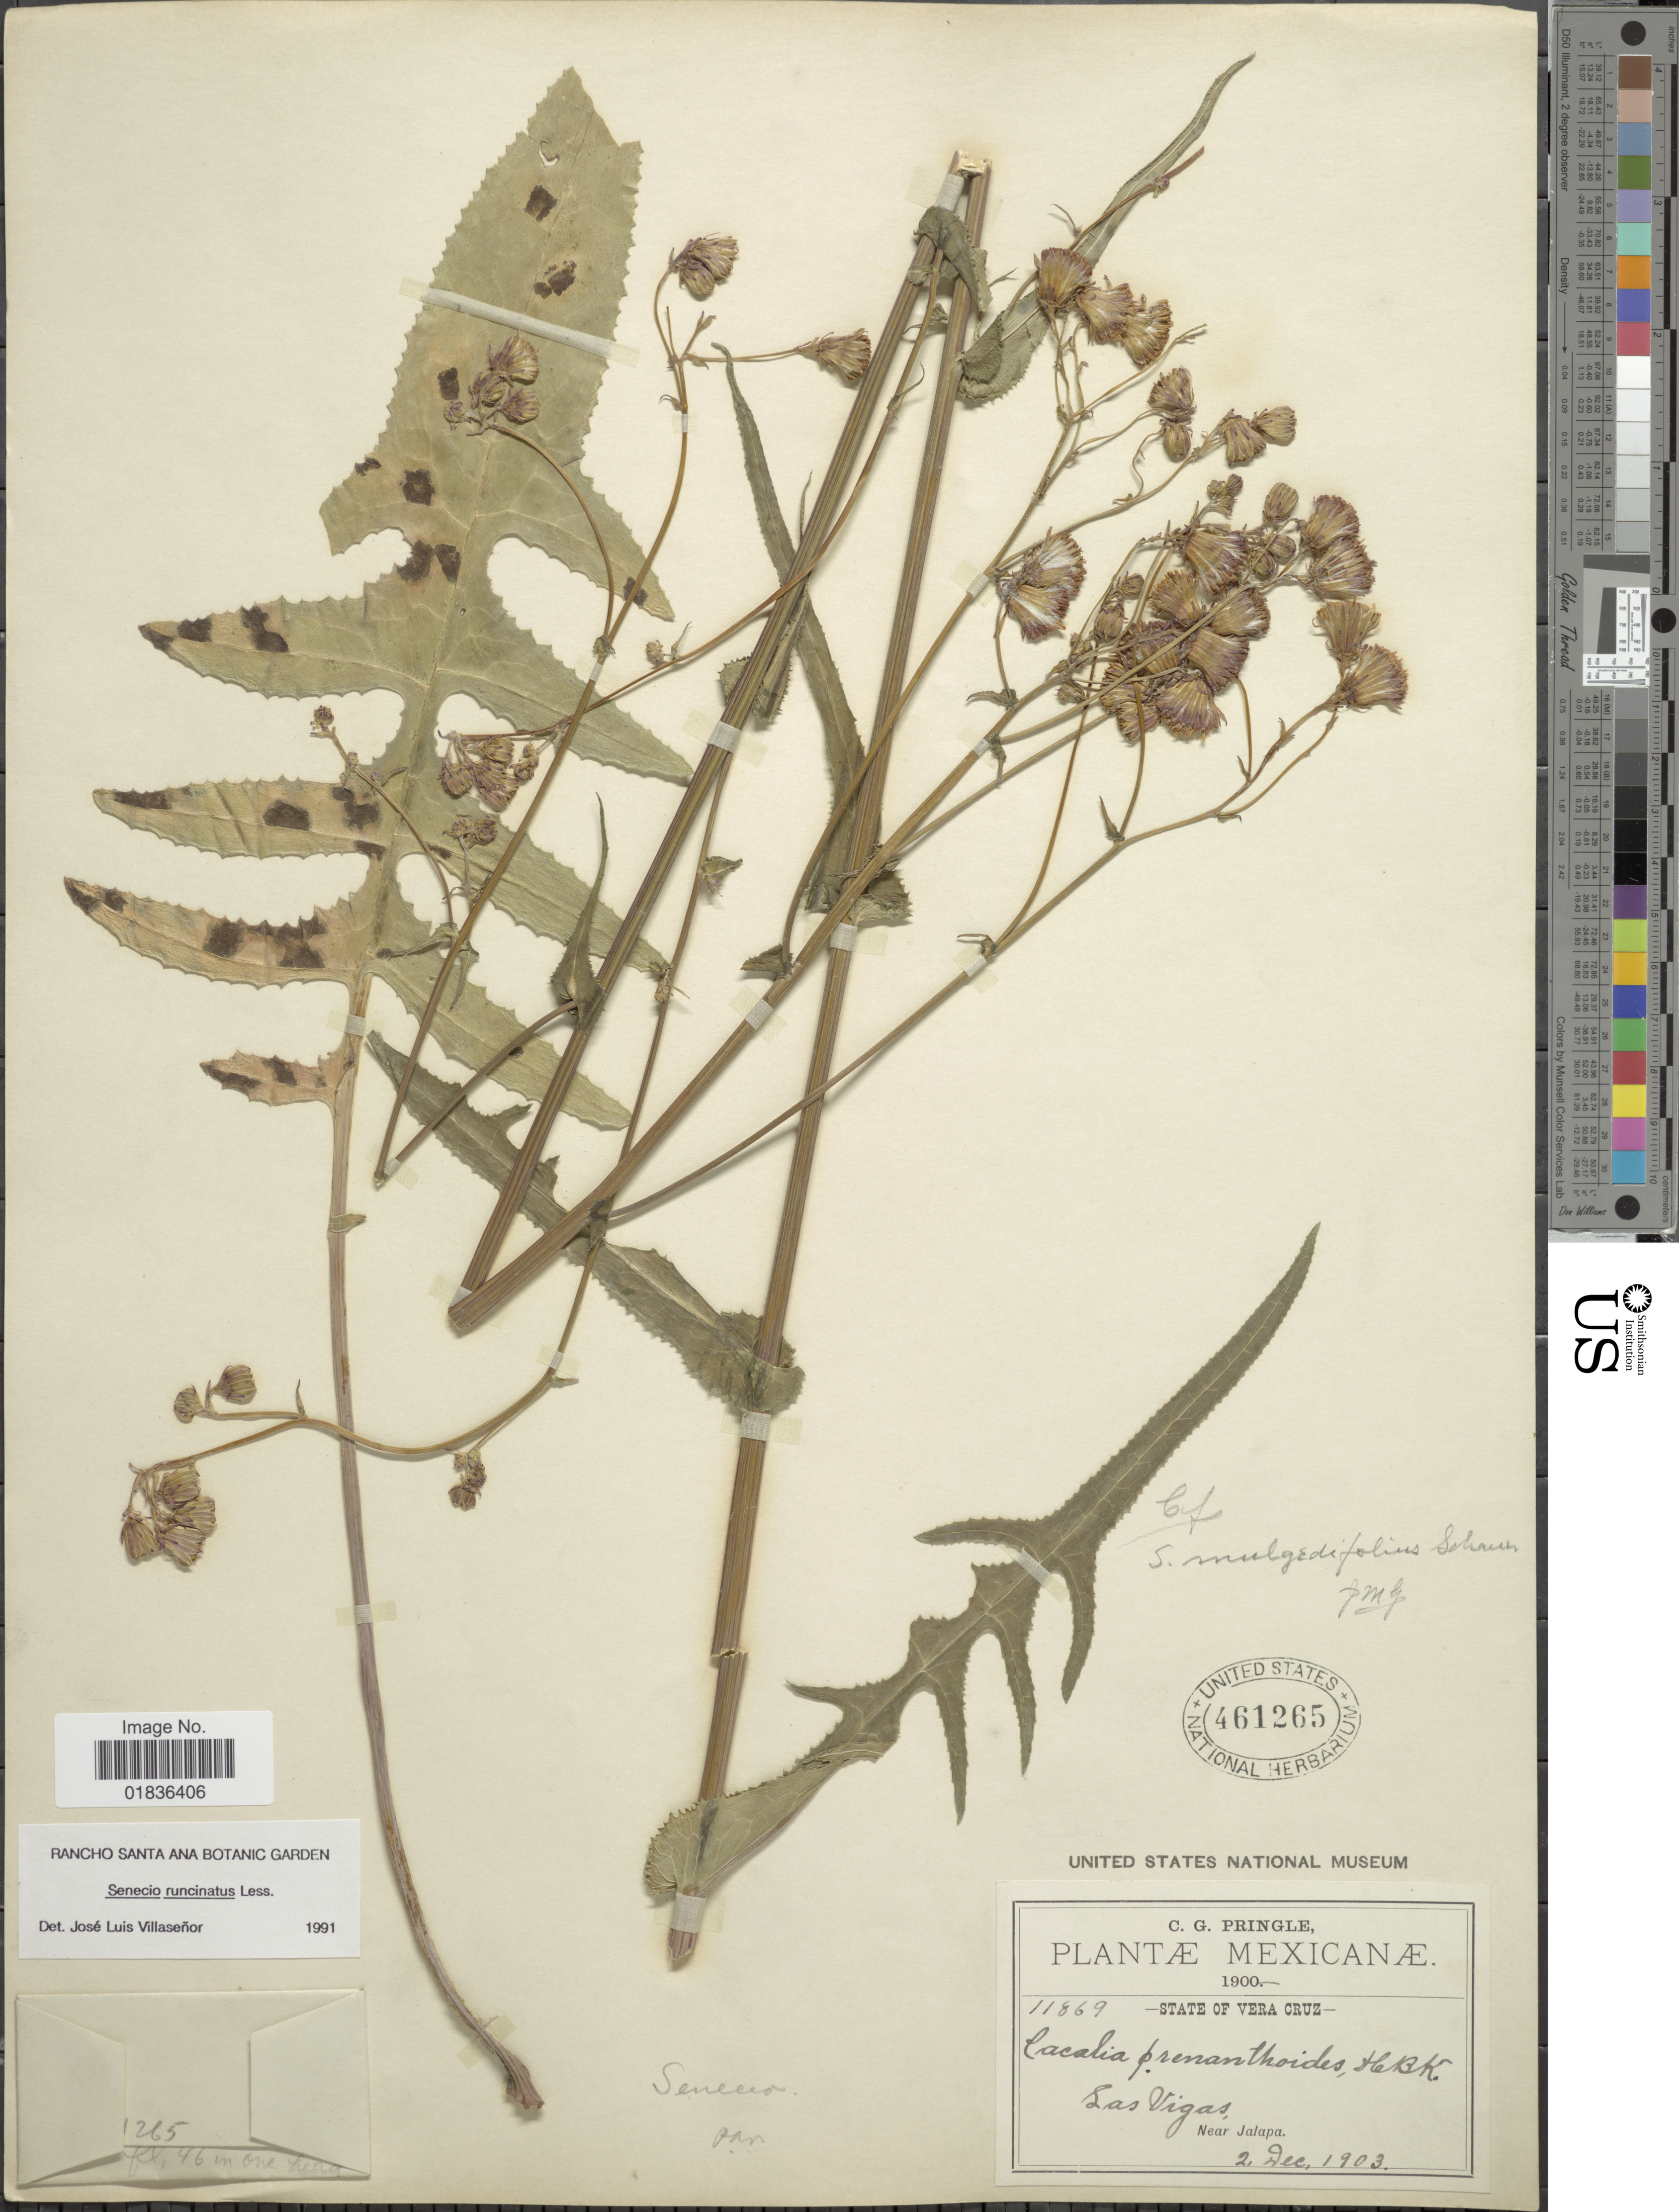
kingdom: Plantae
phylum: Tracheophyta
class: Magnoliopsida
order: Asterales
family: Asteraceae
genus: Senecio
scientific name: Senecio runcinatus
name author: Less.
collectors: C. G. Pringle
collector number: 11869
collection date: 1903-12-02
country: Mexico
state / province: Veracruz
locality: Vera Cruz, Las Vigas, near Jalapa.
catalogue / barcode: US 461265